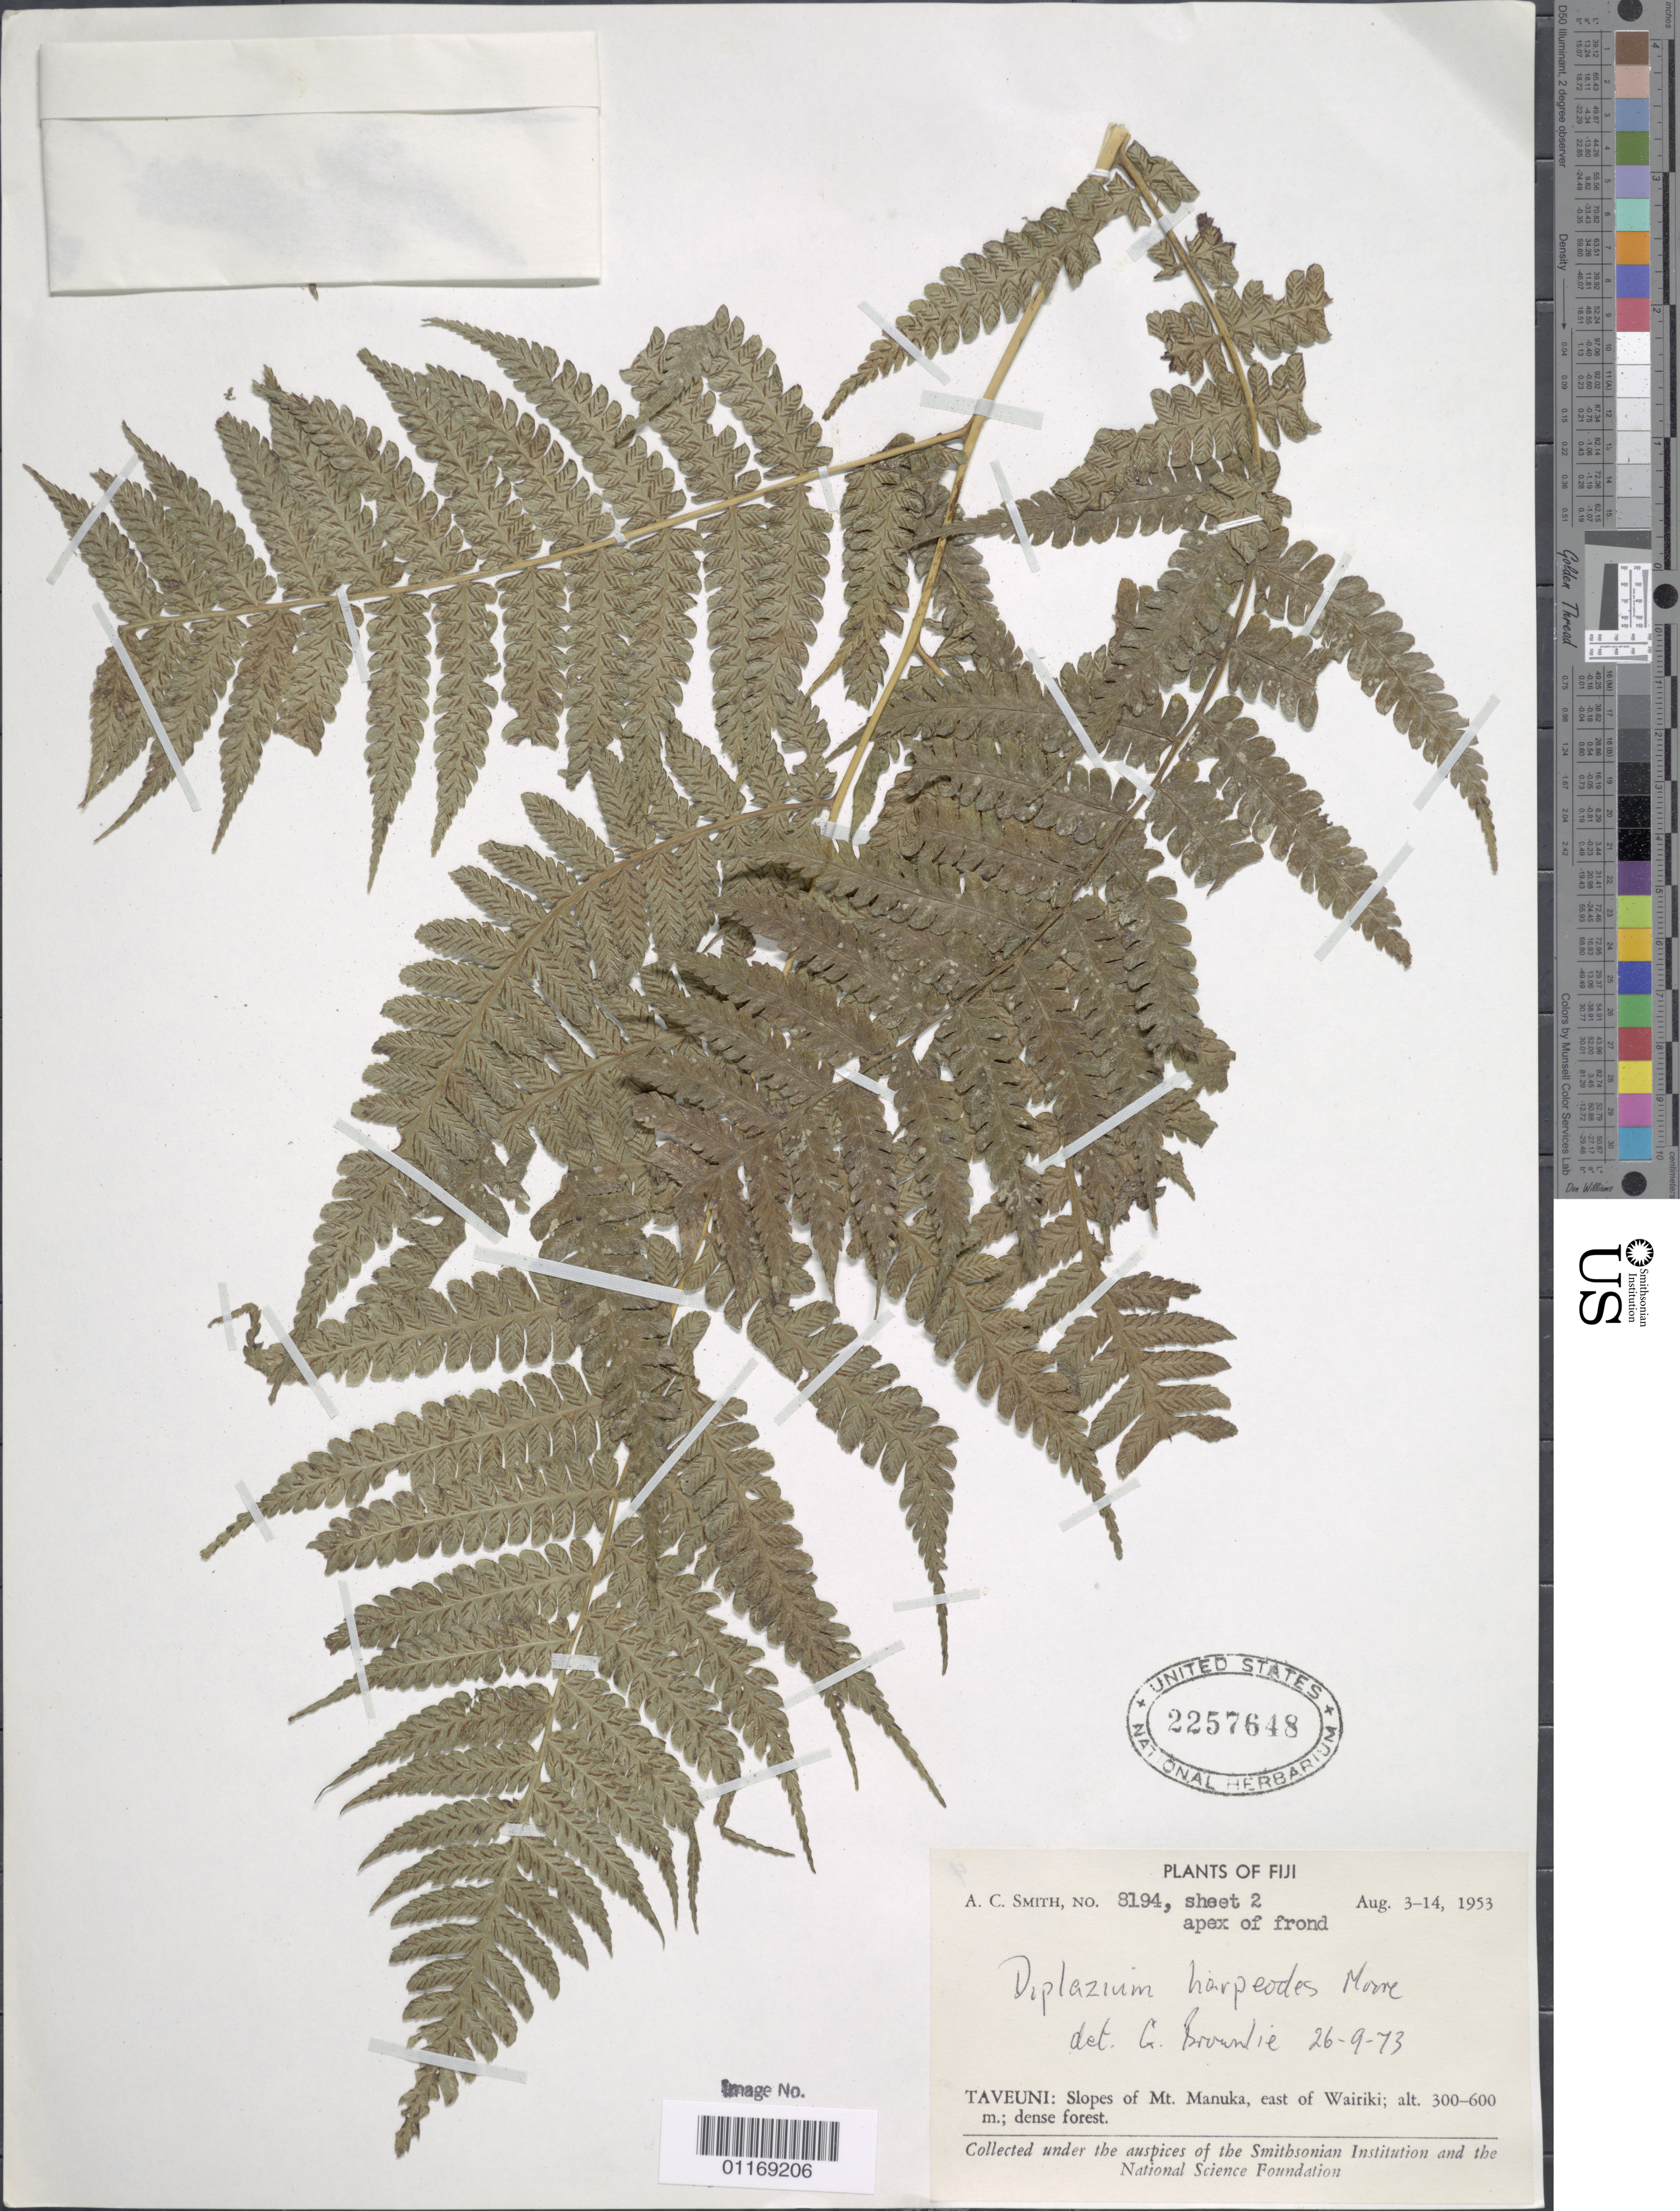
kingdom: Plantae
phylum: Tracheophyta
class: Polypodiopsida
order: Polypodiales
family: Athyriaceae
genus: Diplazium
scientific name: Diplazium harpeodes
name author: T. Moore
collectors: A. C. Smith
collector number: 8194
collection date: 1953-08-03/1953-08-14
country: Fiji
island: Taveuni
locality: Taveuni: Slopes of Mt. Manuka, E of Wairiki.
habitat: Dense forest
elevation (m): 300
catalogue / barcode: US 2257648